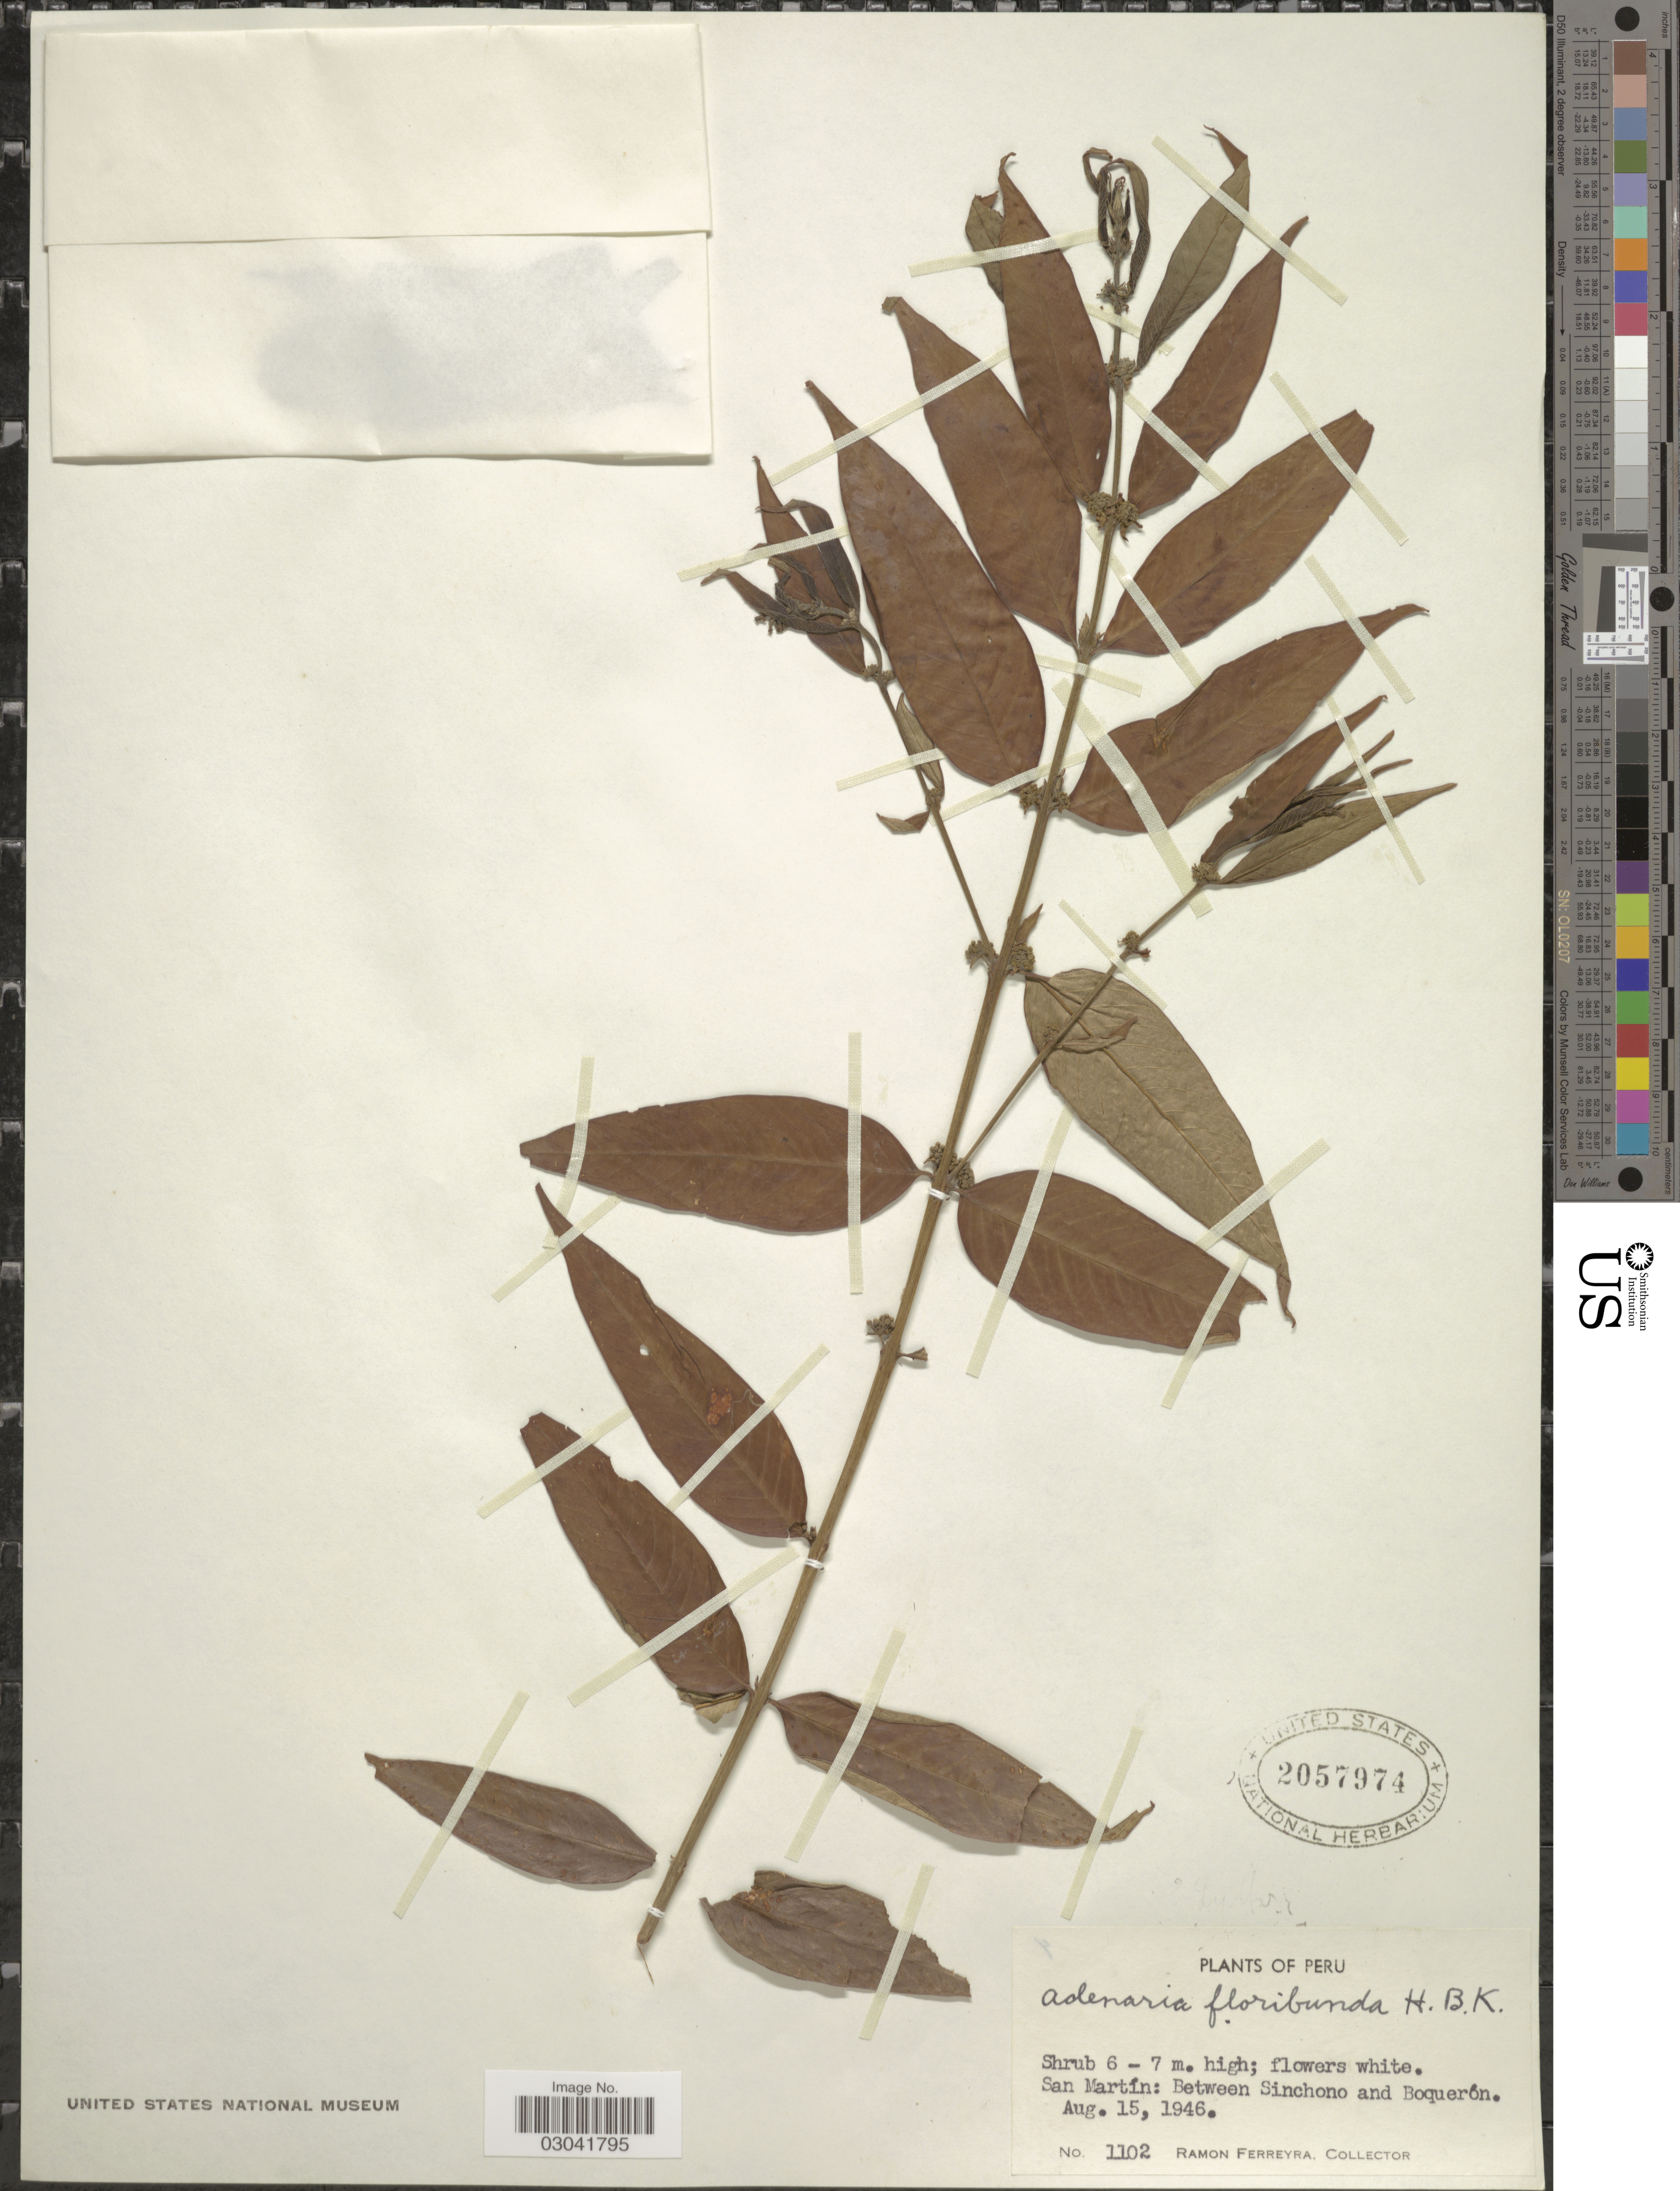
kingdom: Plantae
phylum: Tracheophyta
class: Magnoliopsida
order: Myrtales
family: Lythraceae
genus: Adenaria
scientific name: Adenaria floribunda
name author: Kunth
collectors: R. A. Ferreyra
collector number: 1102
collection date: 1946-08-15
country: Peru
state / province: San Martín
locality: Between Sinchono and Boquerón.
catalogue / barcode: US 2057974